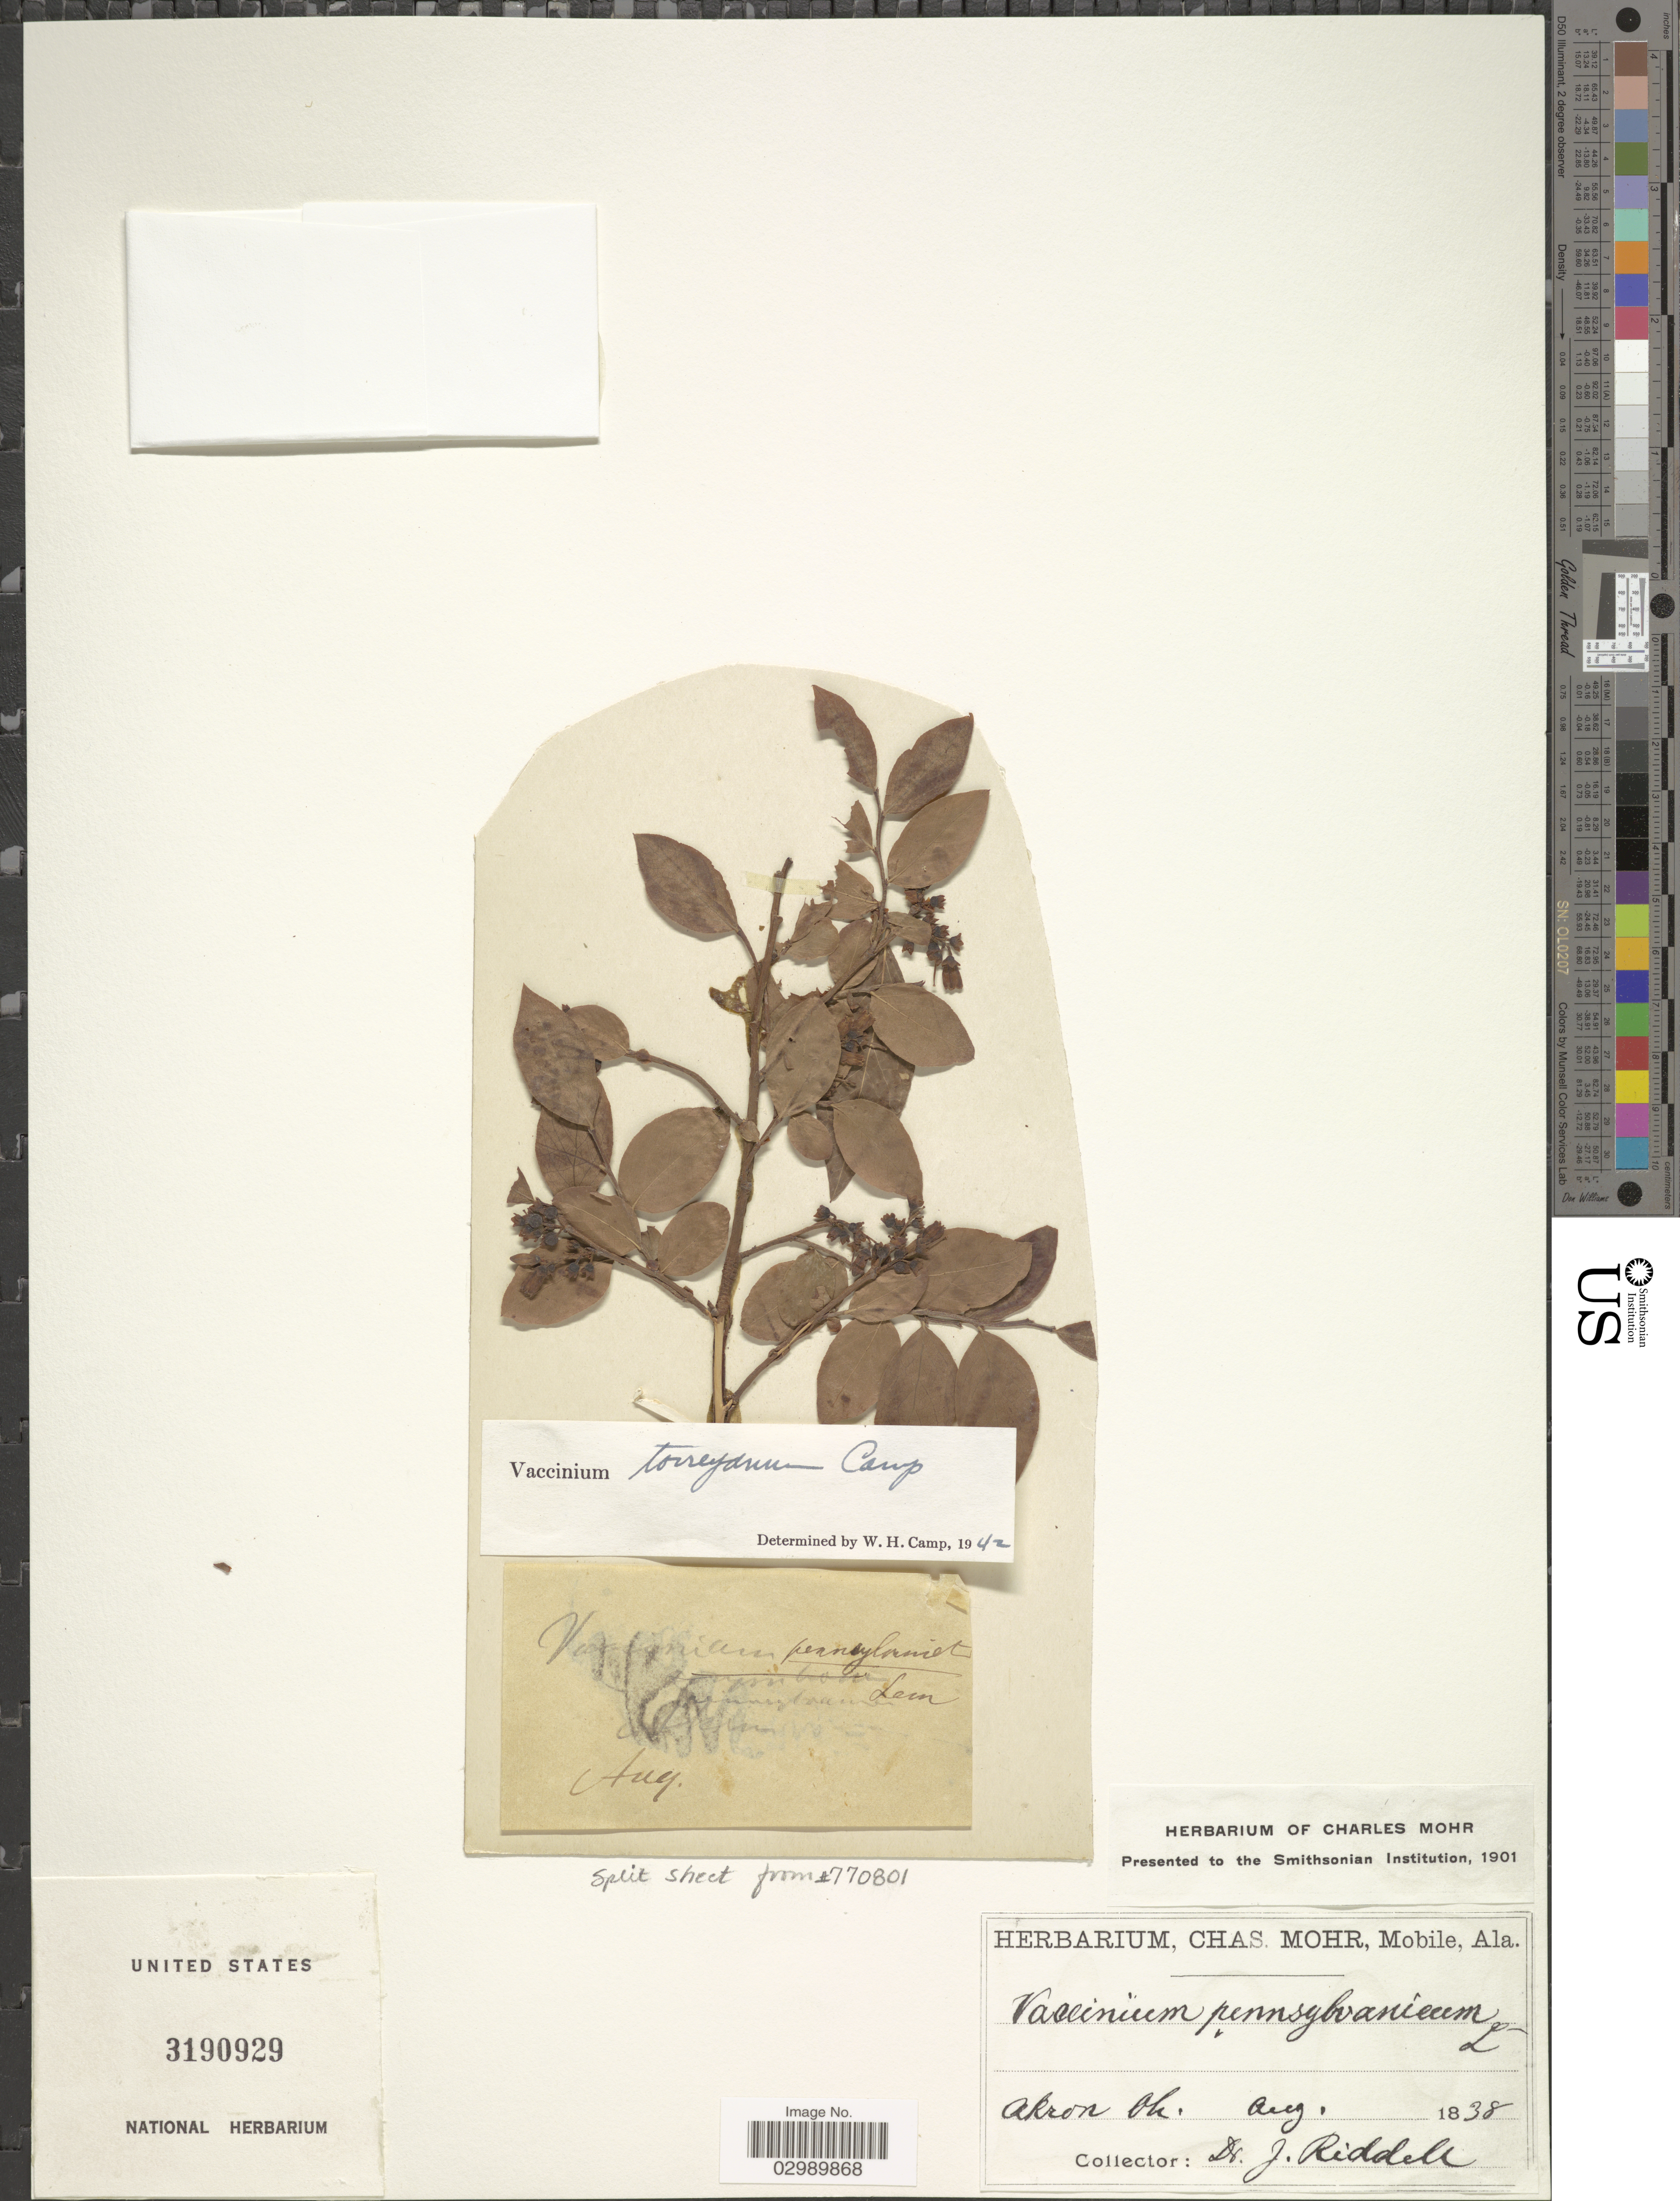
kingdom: Plantae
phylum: Tracheophyta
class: Magnoliopsida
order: Ericales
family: Ericaceae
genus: Vaccinium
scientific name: Vaccinium torreyanum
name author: Camp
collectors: J. Riddell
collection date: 1838-08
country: United States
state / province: Ohio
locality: Akron.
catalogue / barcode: US 3190929